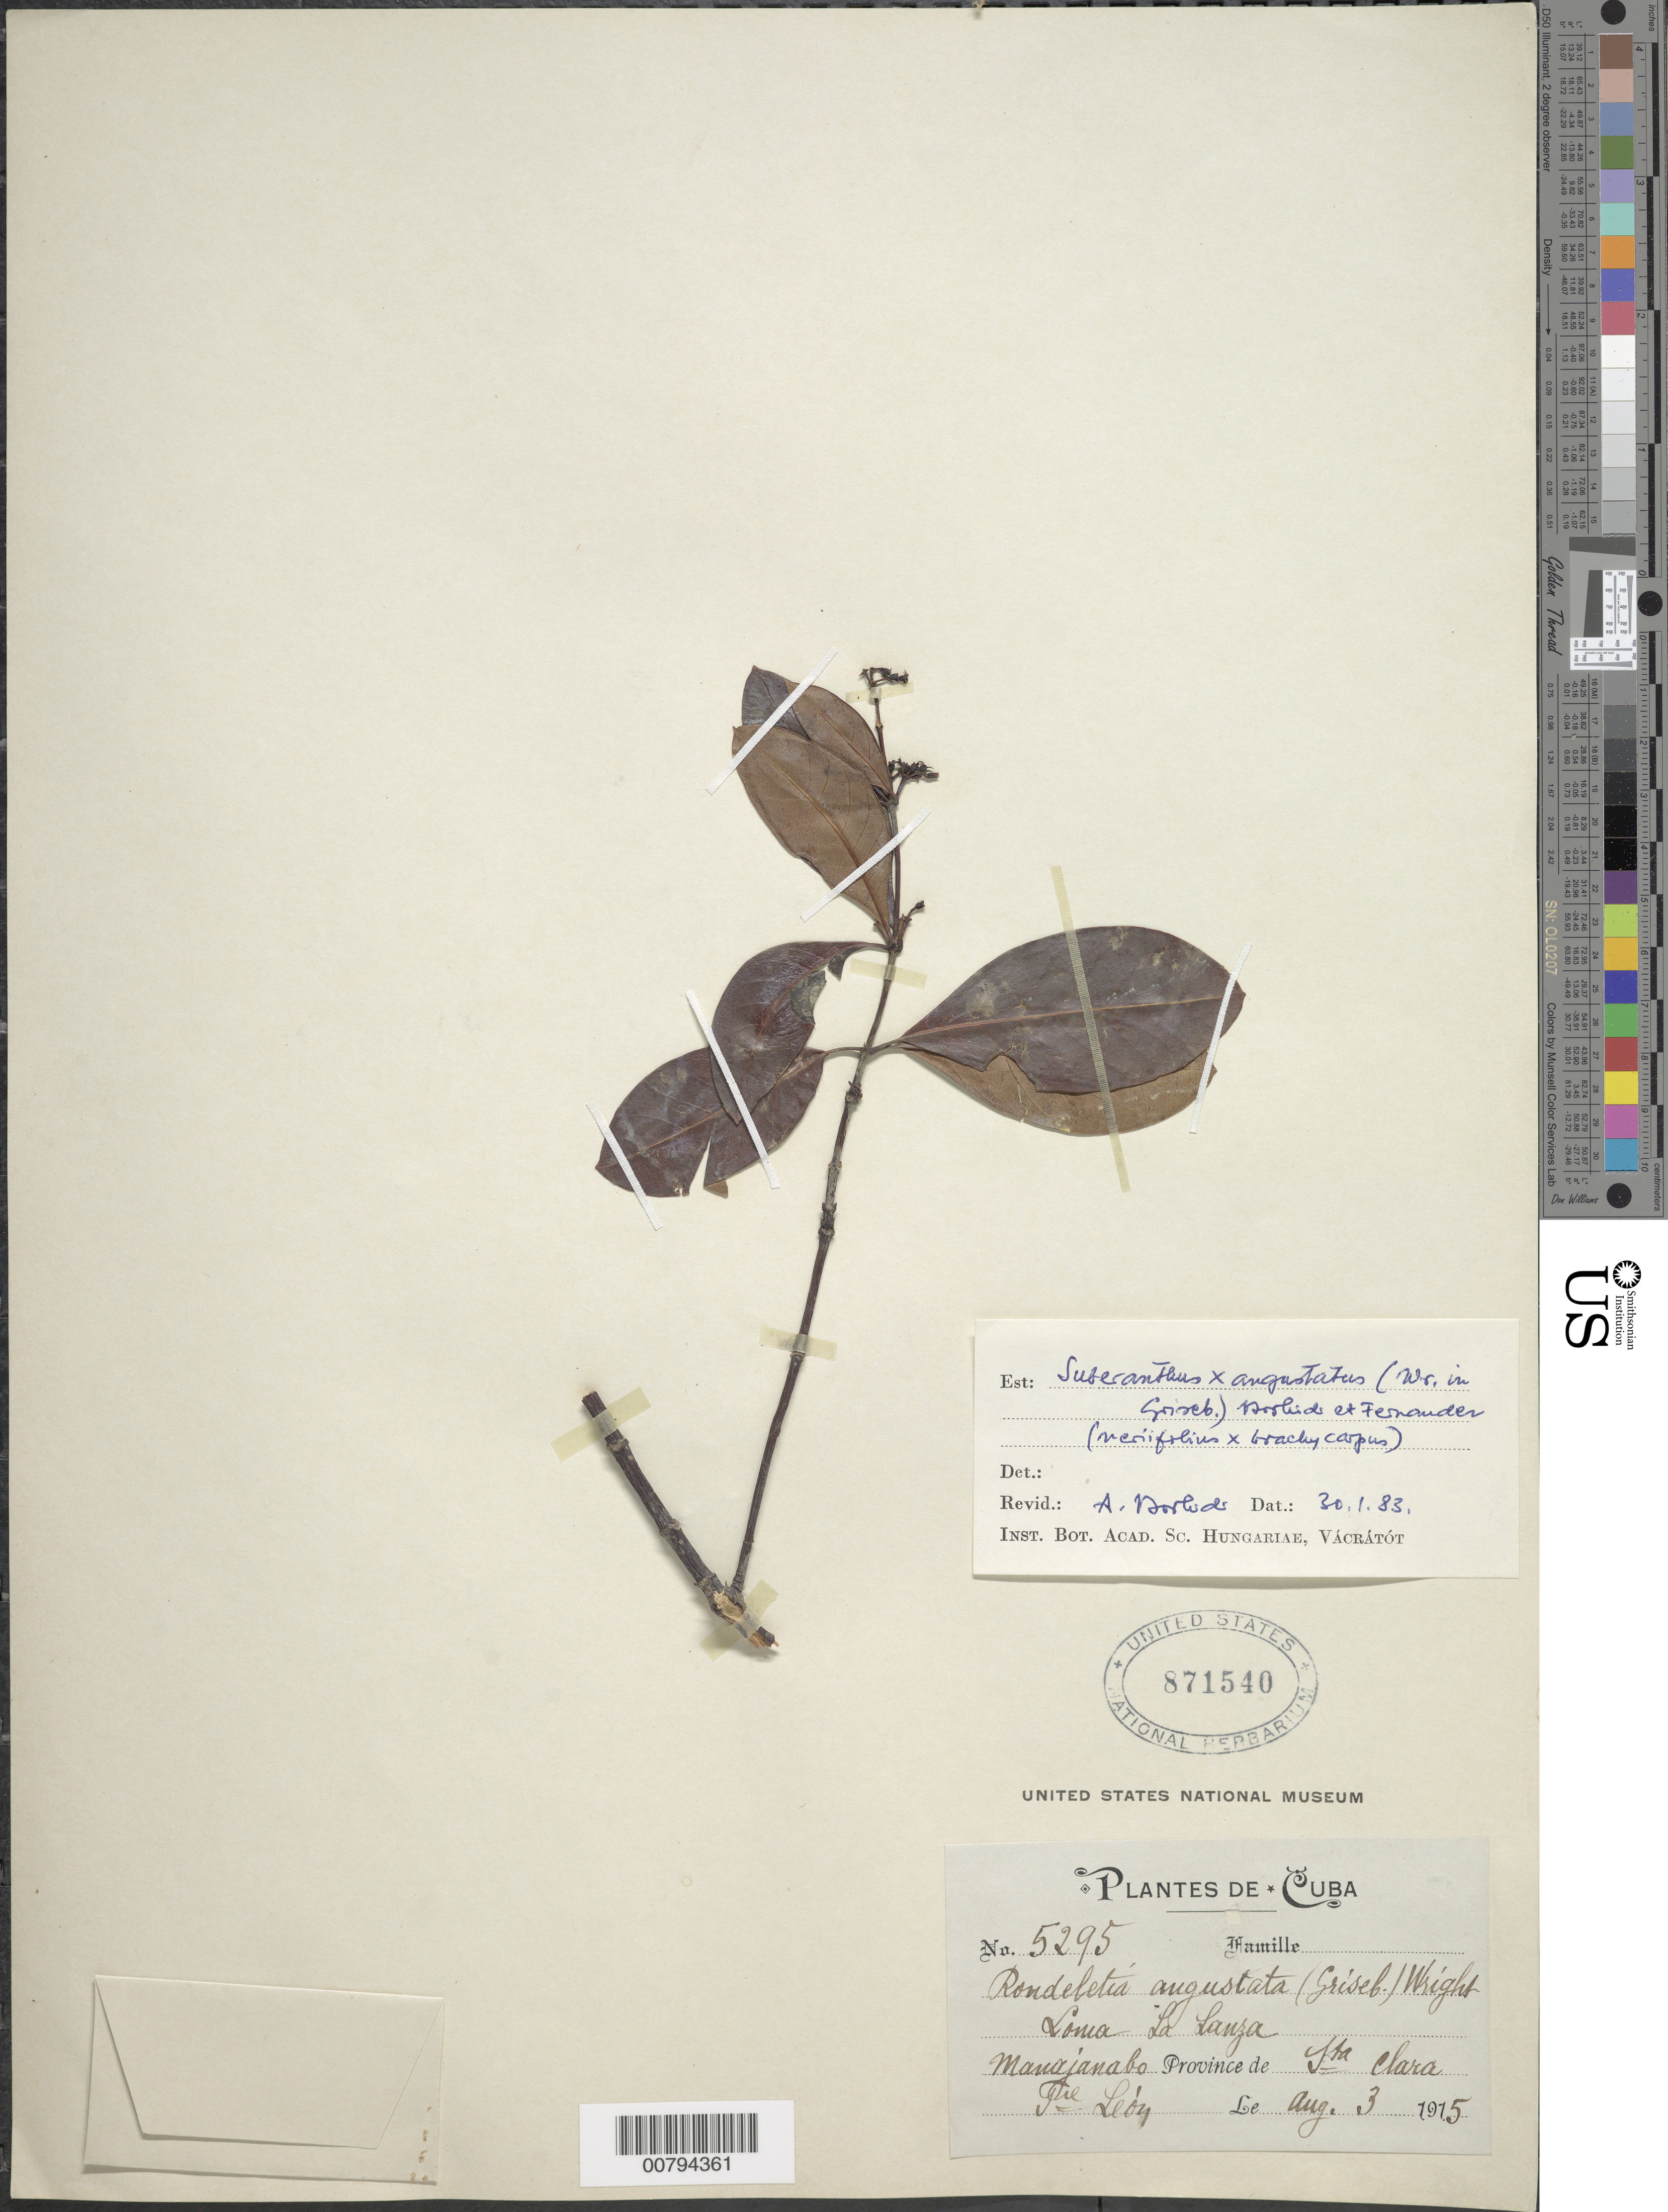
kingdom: Plantae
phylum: Tracheophyta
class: Magnoliopsida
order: Gentianales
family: Rubiaceae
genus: Suberanthus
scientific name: Suberanthus angustatus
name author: (C. Wright ex Griseb.) Borhidi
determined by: Borhidi, Attila L.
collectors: Bro. León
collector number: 5295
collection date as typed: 03 Aug 1915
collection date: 1915-08-03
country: Cuba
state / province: Las Villas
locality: Loma La Lanza. Manajanabo.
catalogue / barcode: US 871540